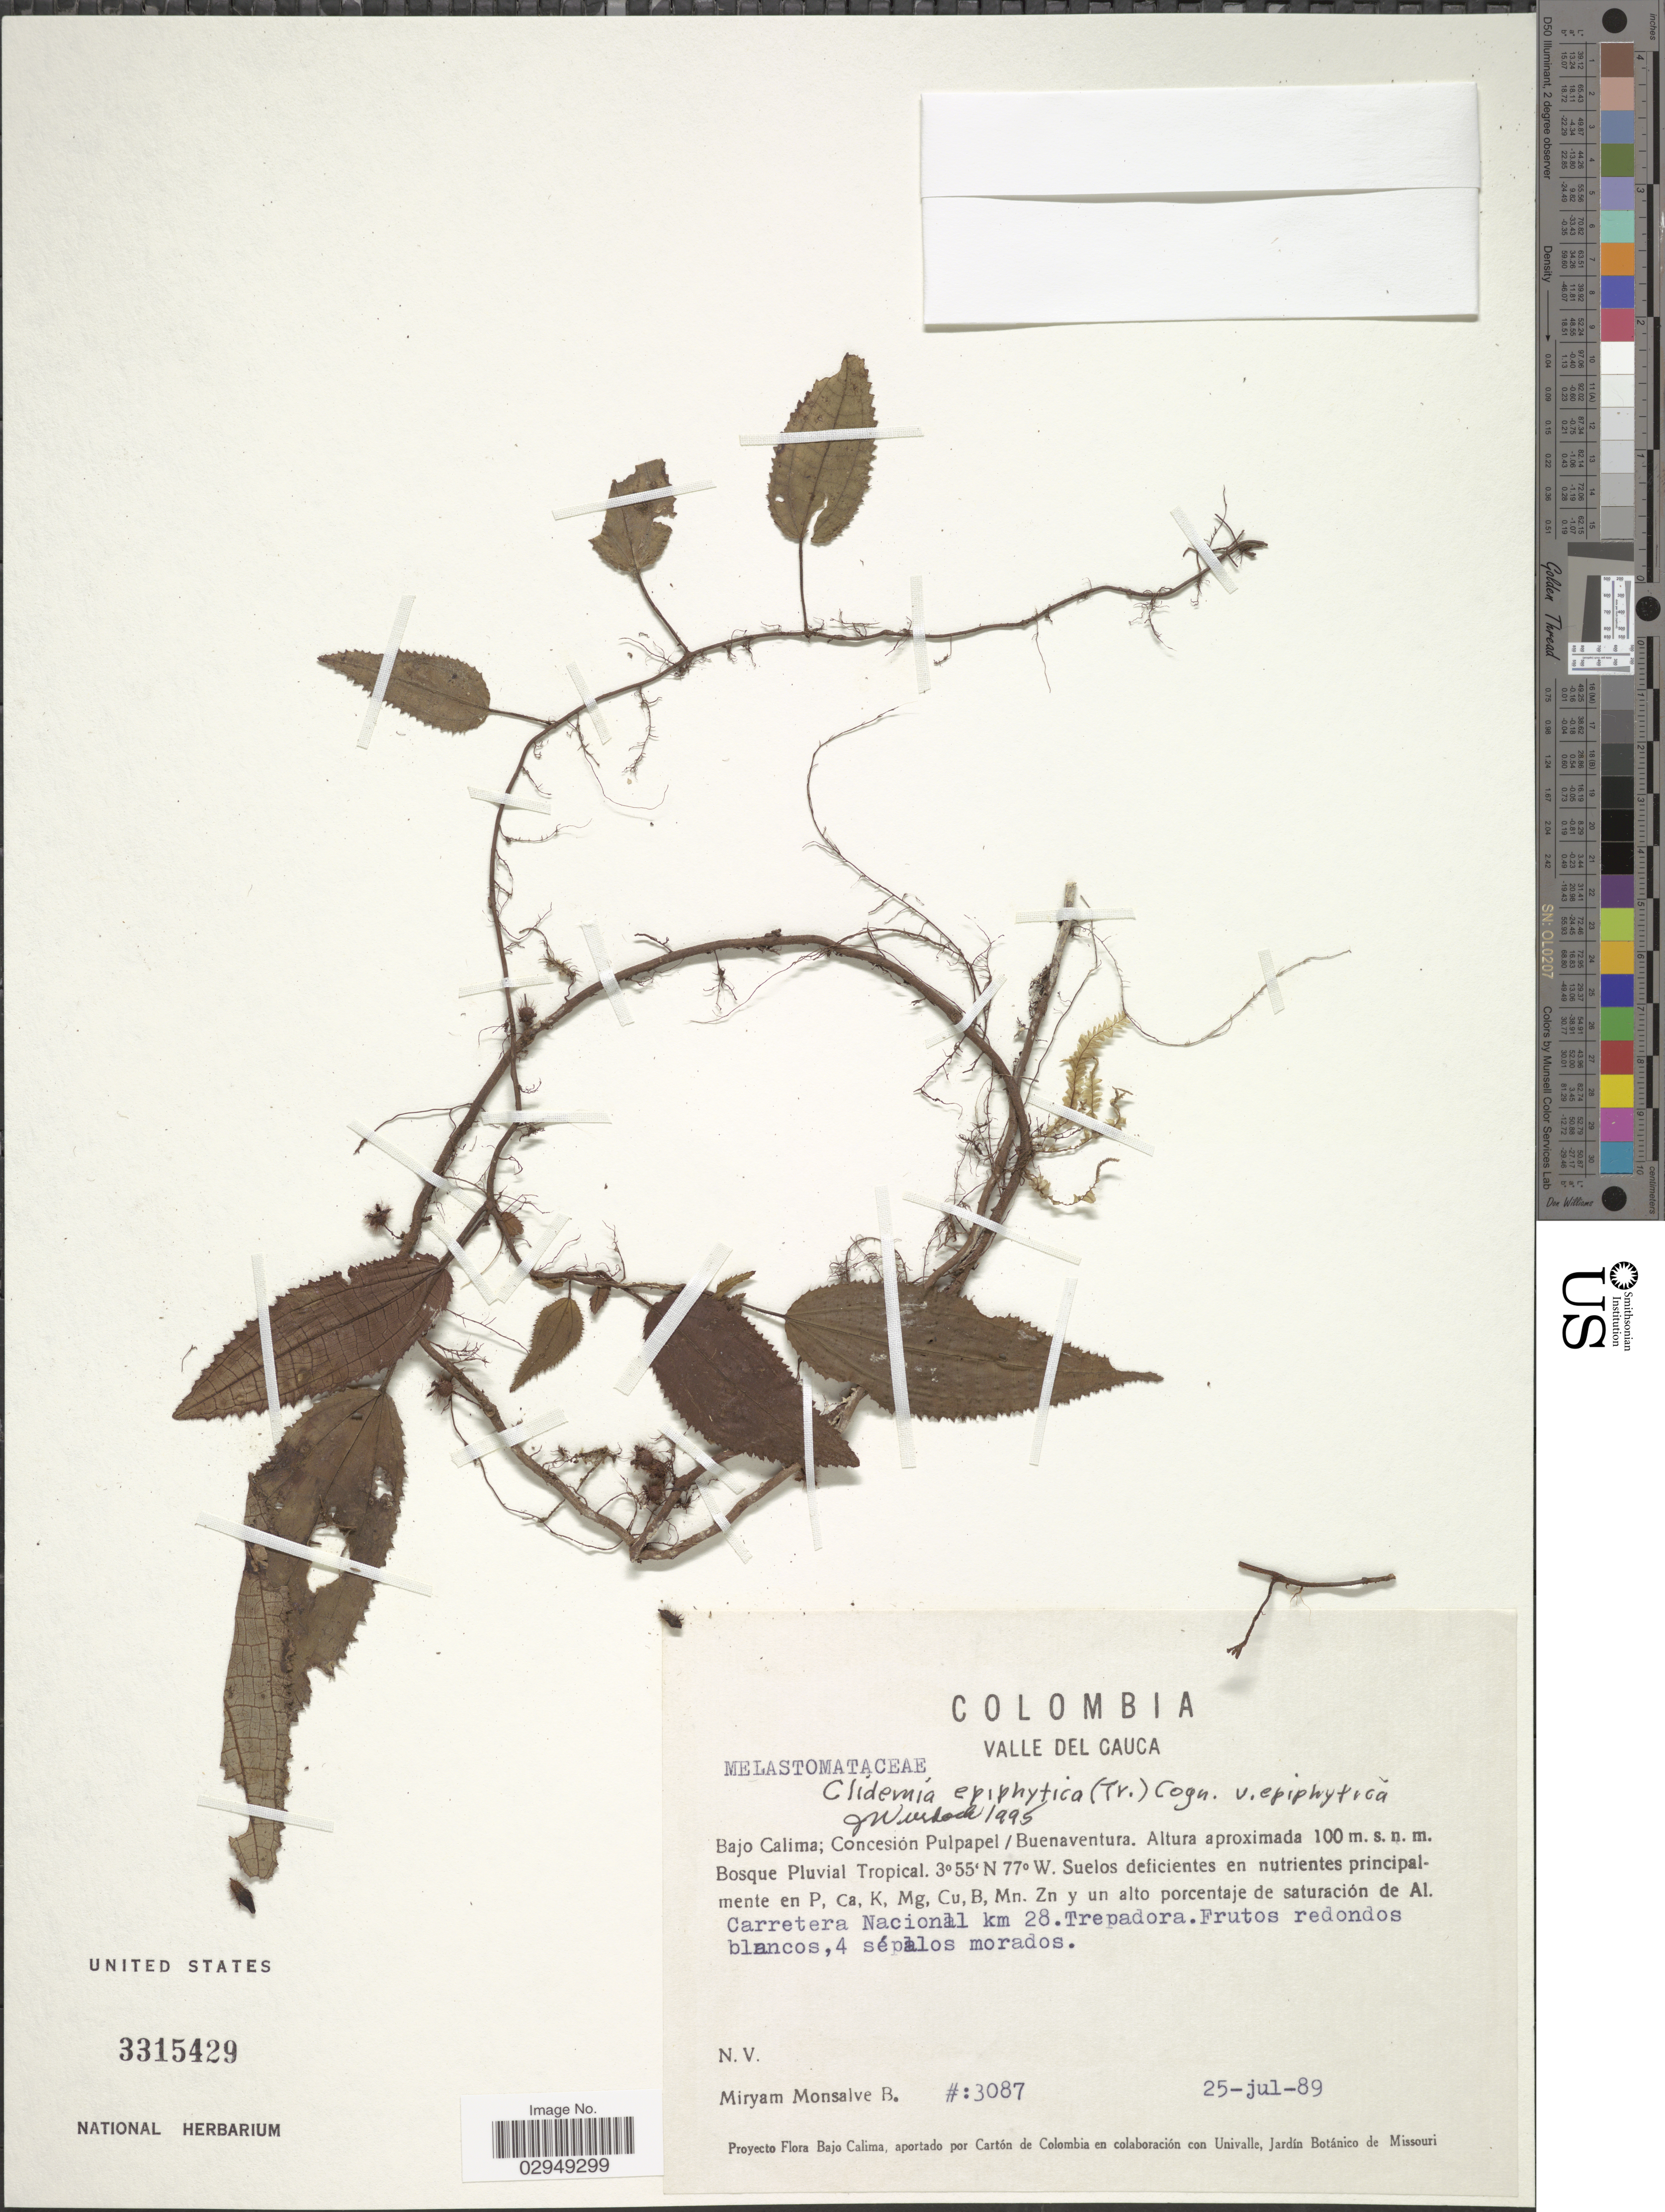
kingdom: Plantae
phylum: Tracheophyta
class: Magnoliopsida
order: Myrtales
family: Melastomataceae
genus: Clidemia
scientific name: Clidemia epiphytica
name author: (Triana) Cogn.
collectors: M. Monsalve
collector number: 3087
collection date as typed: Transcribed d/m/y: 25/7/89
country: Colombia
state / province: Valle del Cauca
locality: Bajo Calima; Concesión Pulpapel/ Buenaventura. Bosque Pluvial Tropical.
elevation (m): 100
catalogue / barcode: US 3315429